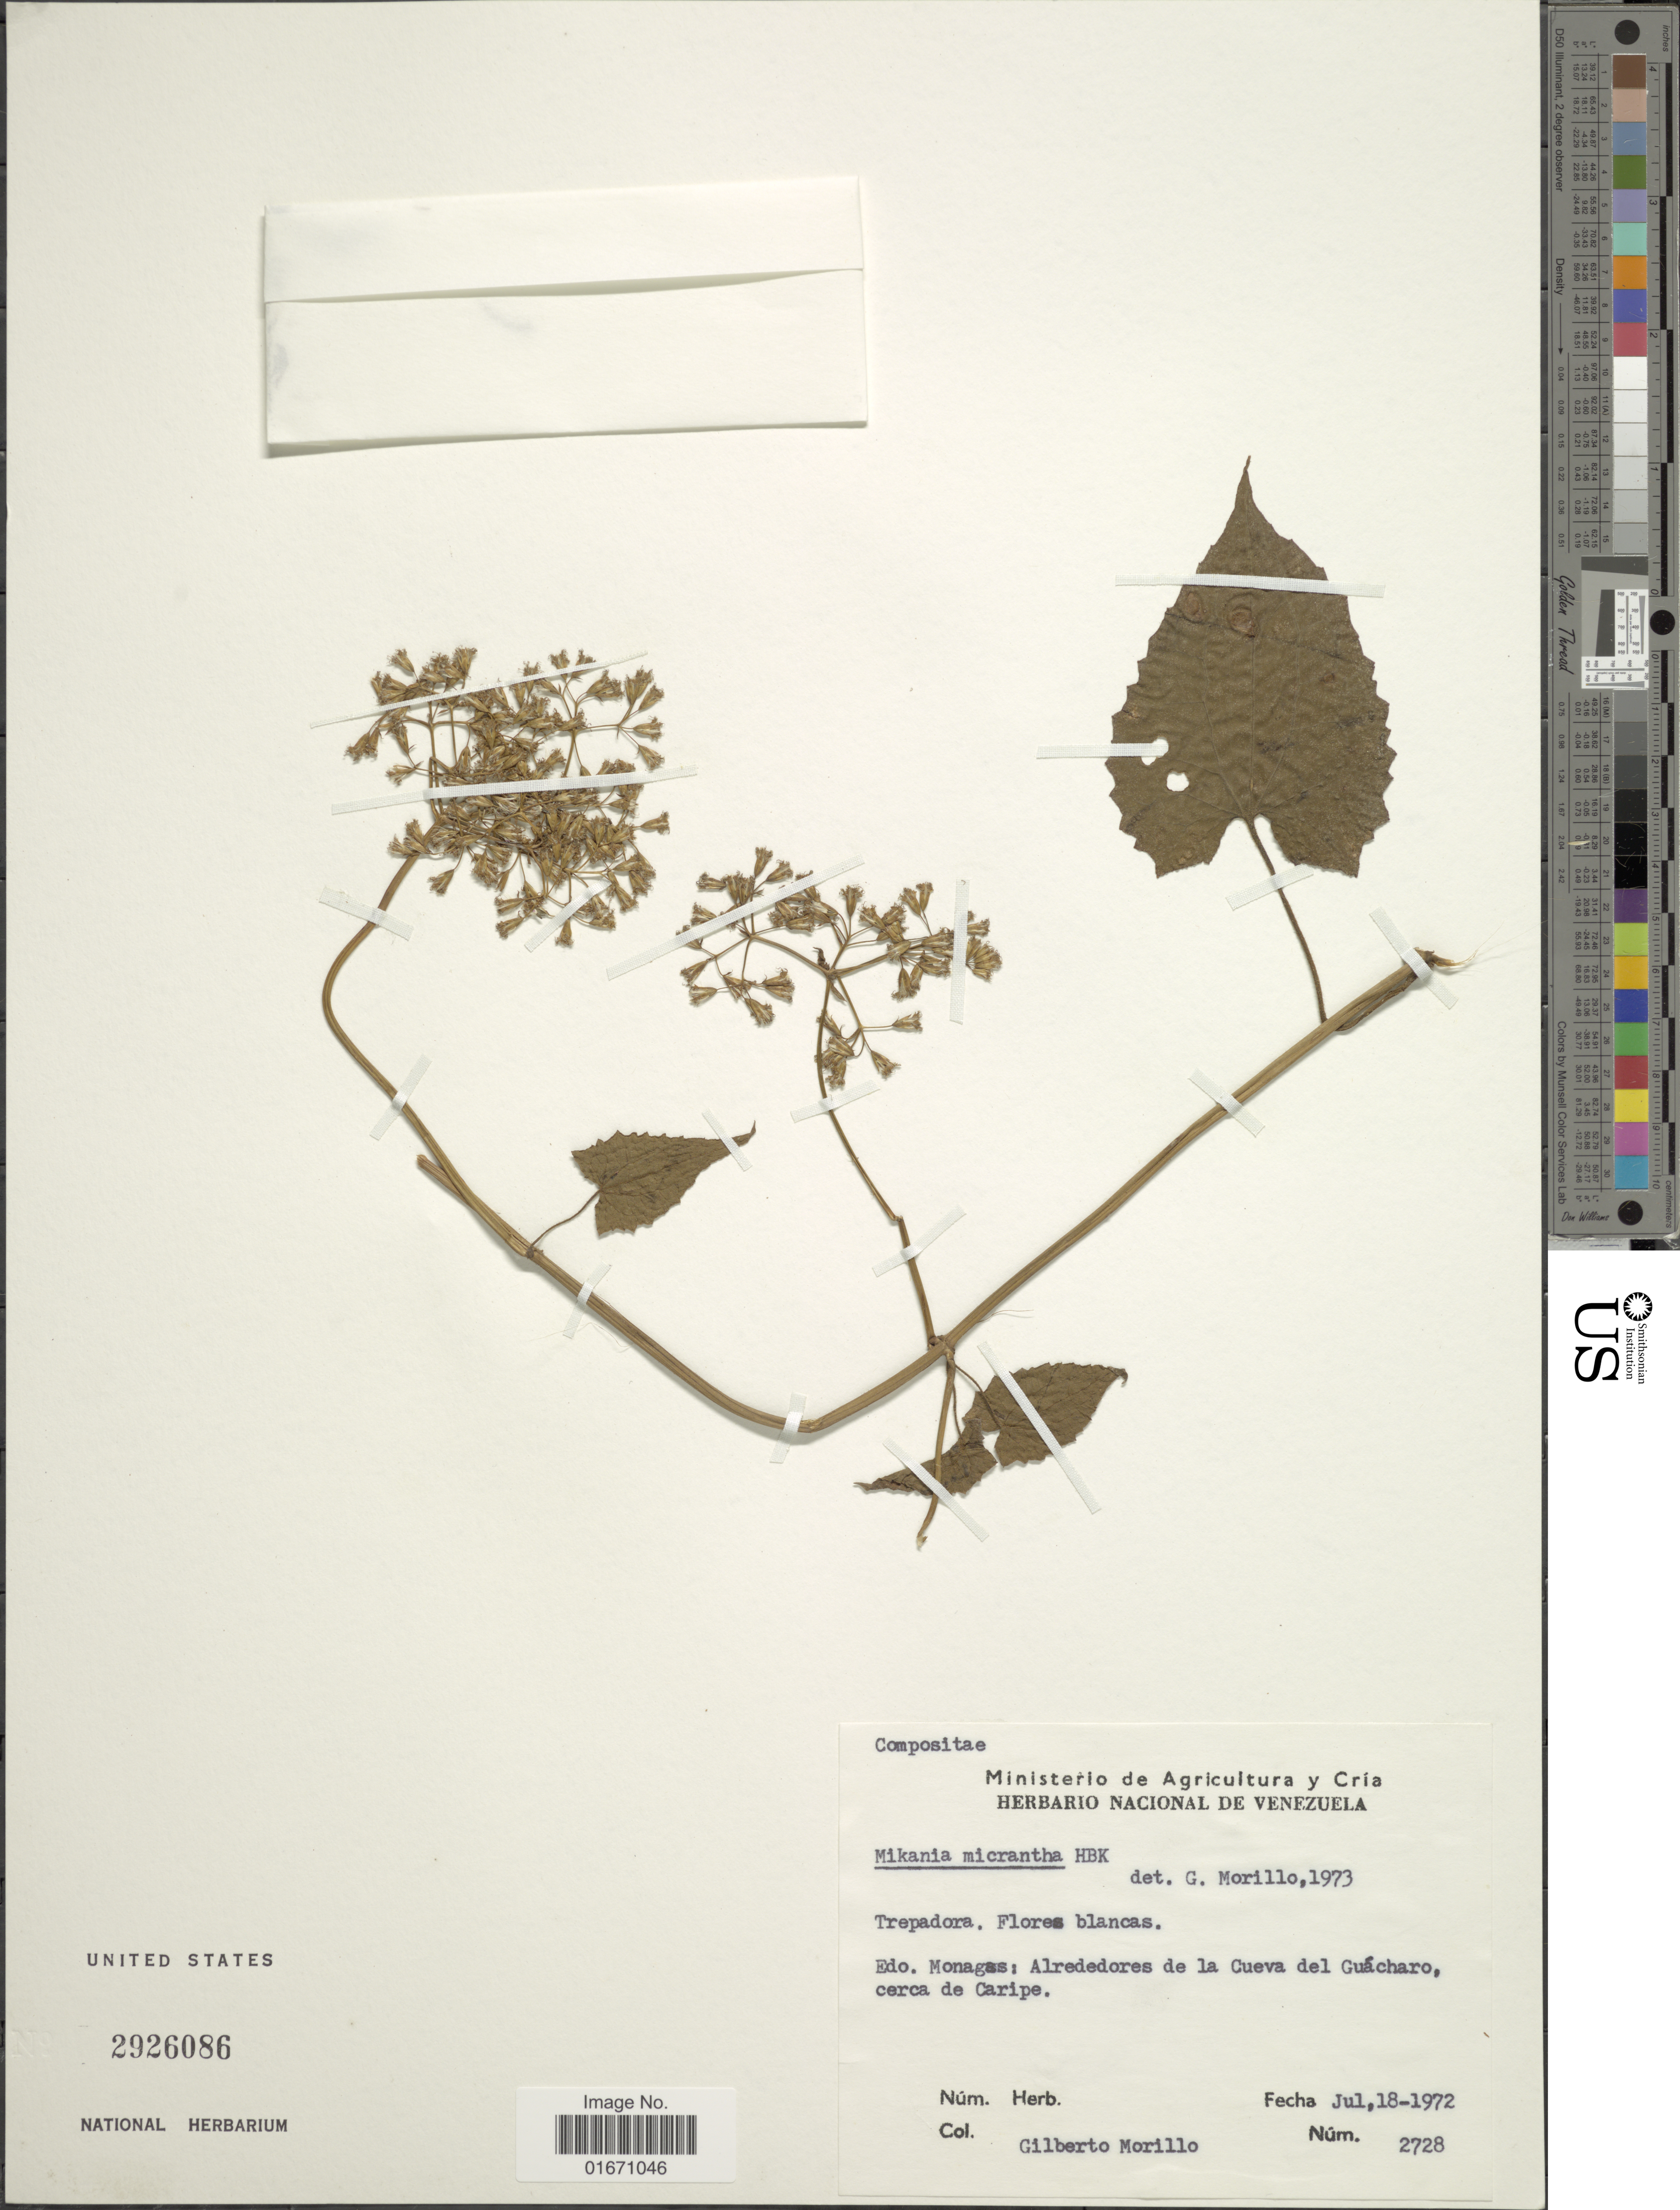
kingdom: Plantae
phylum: Tracheophyta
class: Magnoliopsida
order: Asterales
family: Asteraceae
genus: Mikania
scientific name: Mikania micrantha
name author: Kunth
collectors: G. N. Morillo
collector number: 2728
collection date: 1972-07-18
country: Venezuela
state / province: Monagas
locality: Alrededores de la Cueva del Guacharo, cerca de Caripe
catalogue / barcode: US 2926086